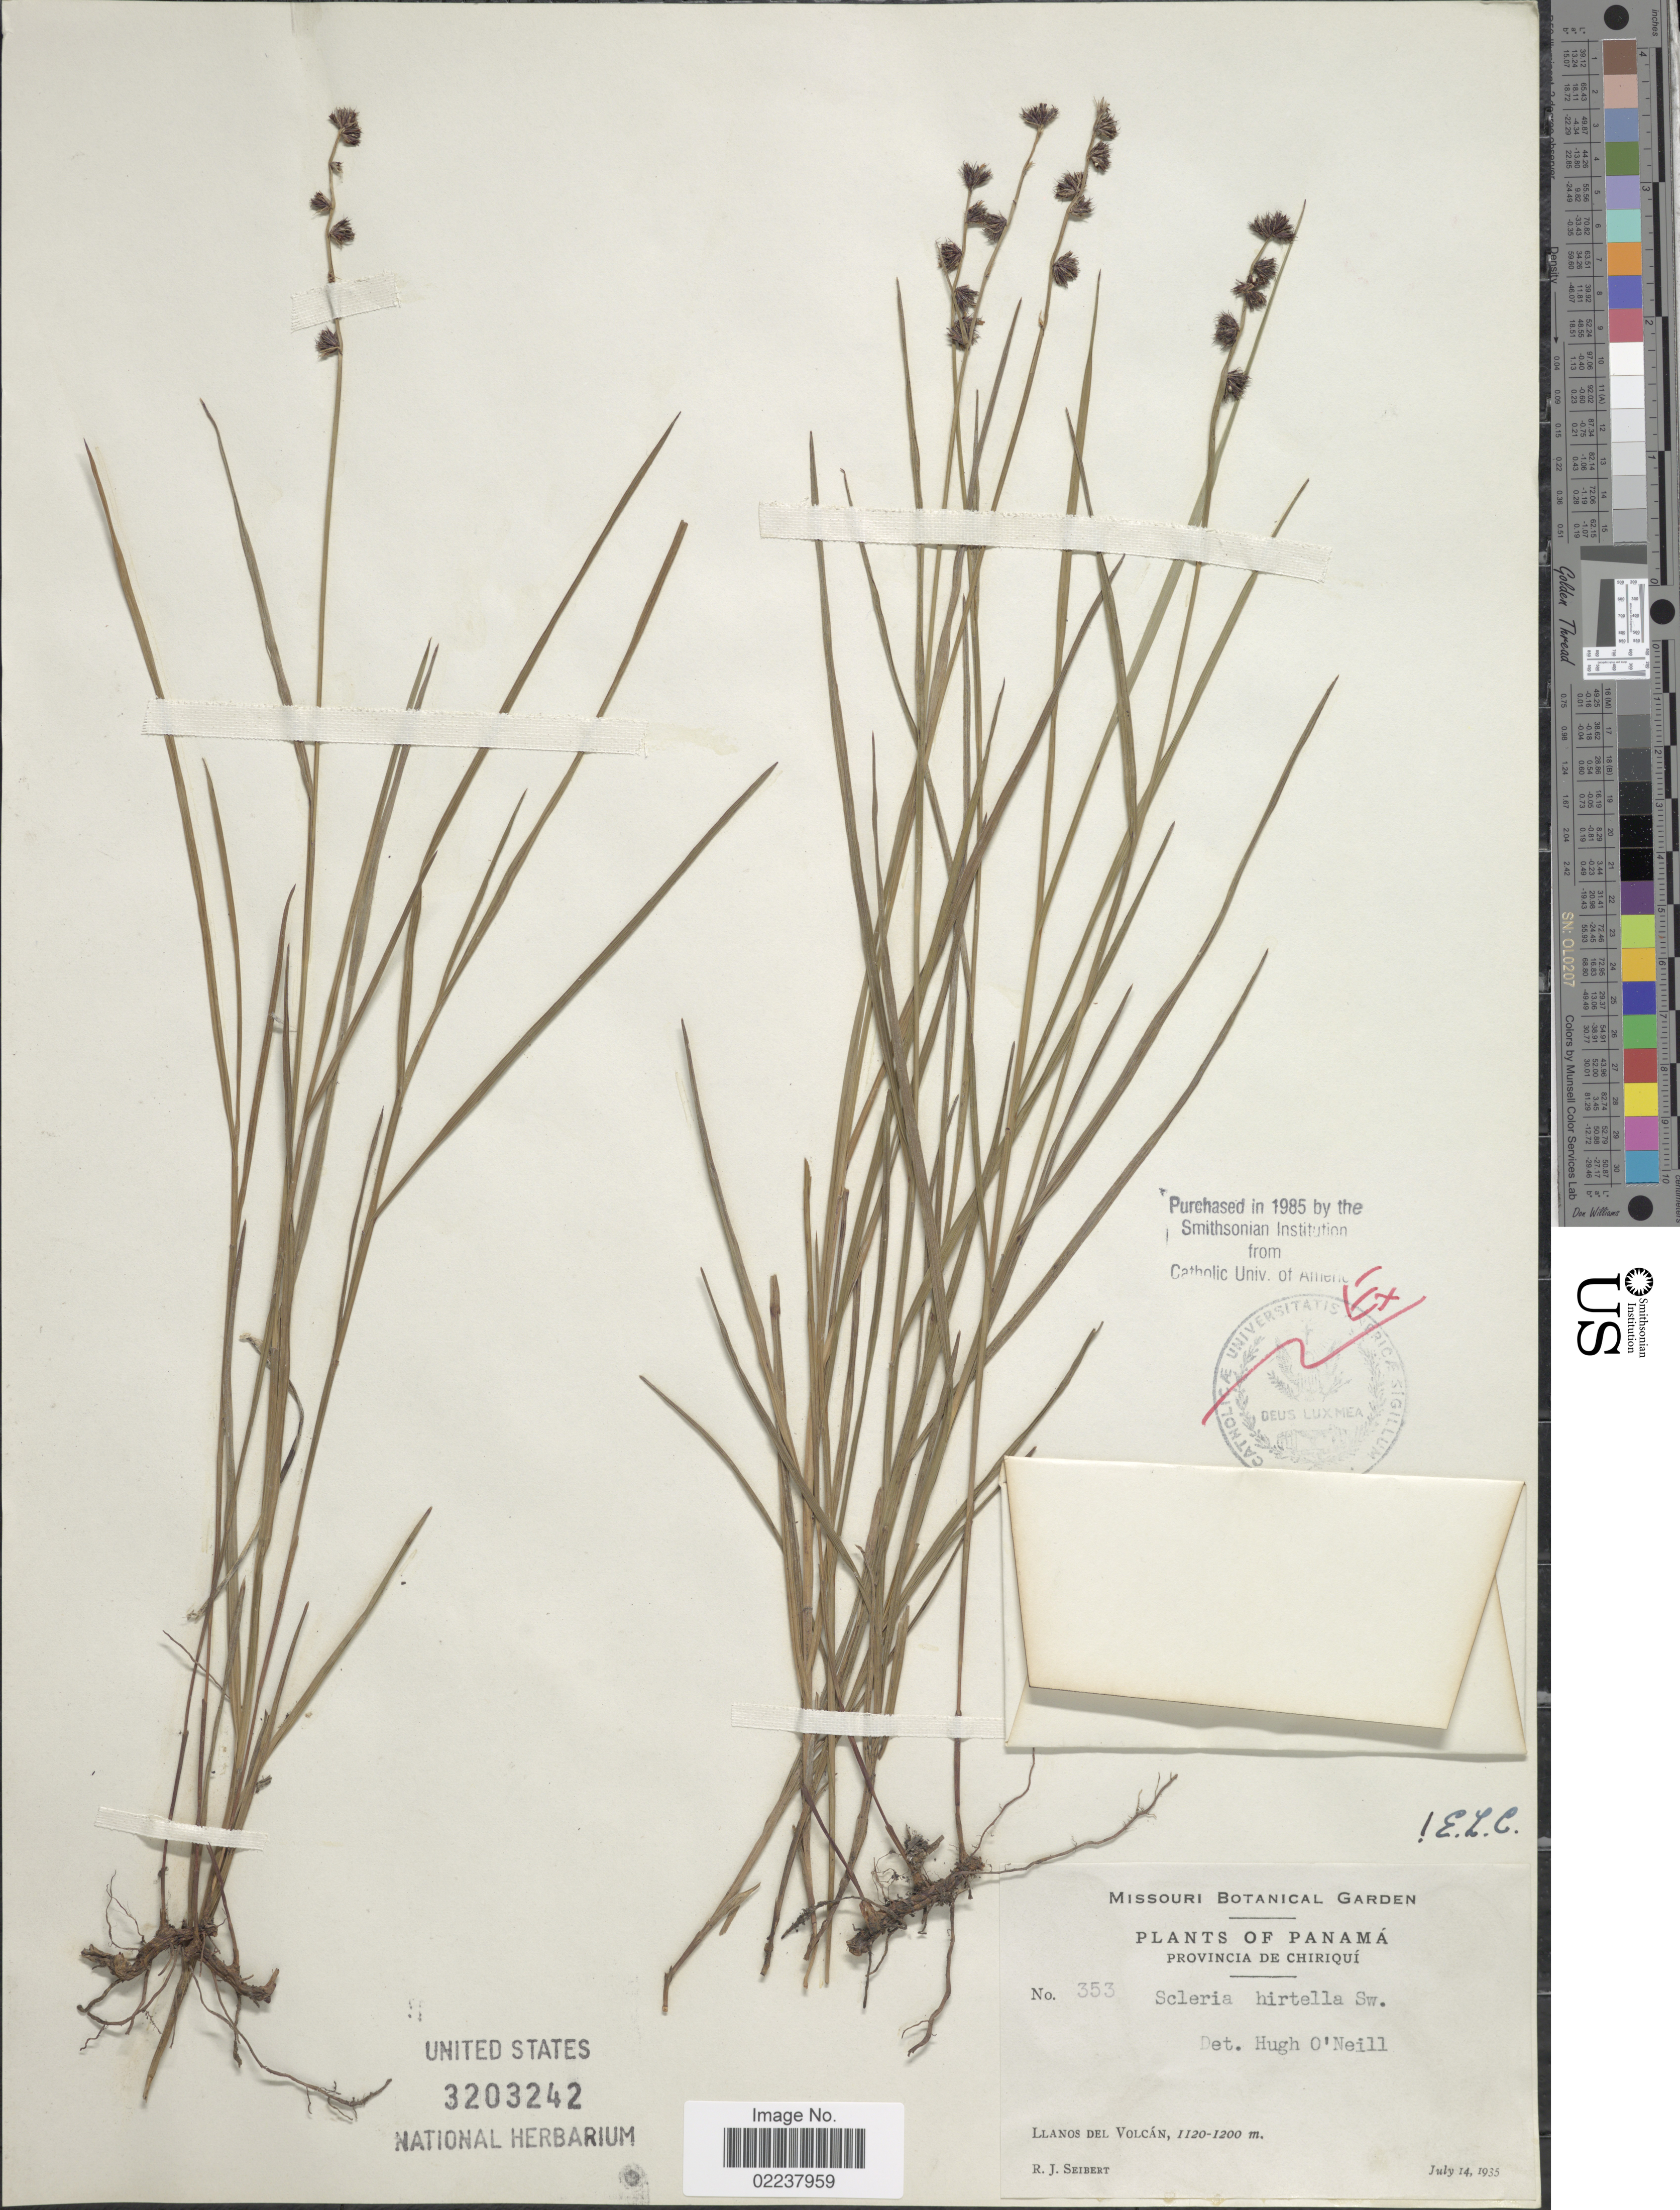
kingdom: Plantae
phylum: Tracheophyta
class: Liliopsida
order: Poales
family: Cyperaceae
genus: Scleria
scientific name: Scleria hirtella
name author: Sw.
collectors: R. J. Seibert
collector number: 353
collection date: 1935-07-14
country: Panama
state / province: Chiriqui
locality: Llanos del Volcan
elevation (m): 1120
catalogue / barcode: US 3203242